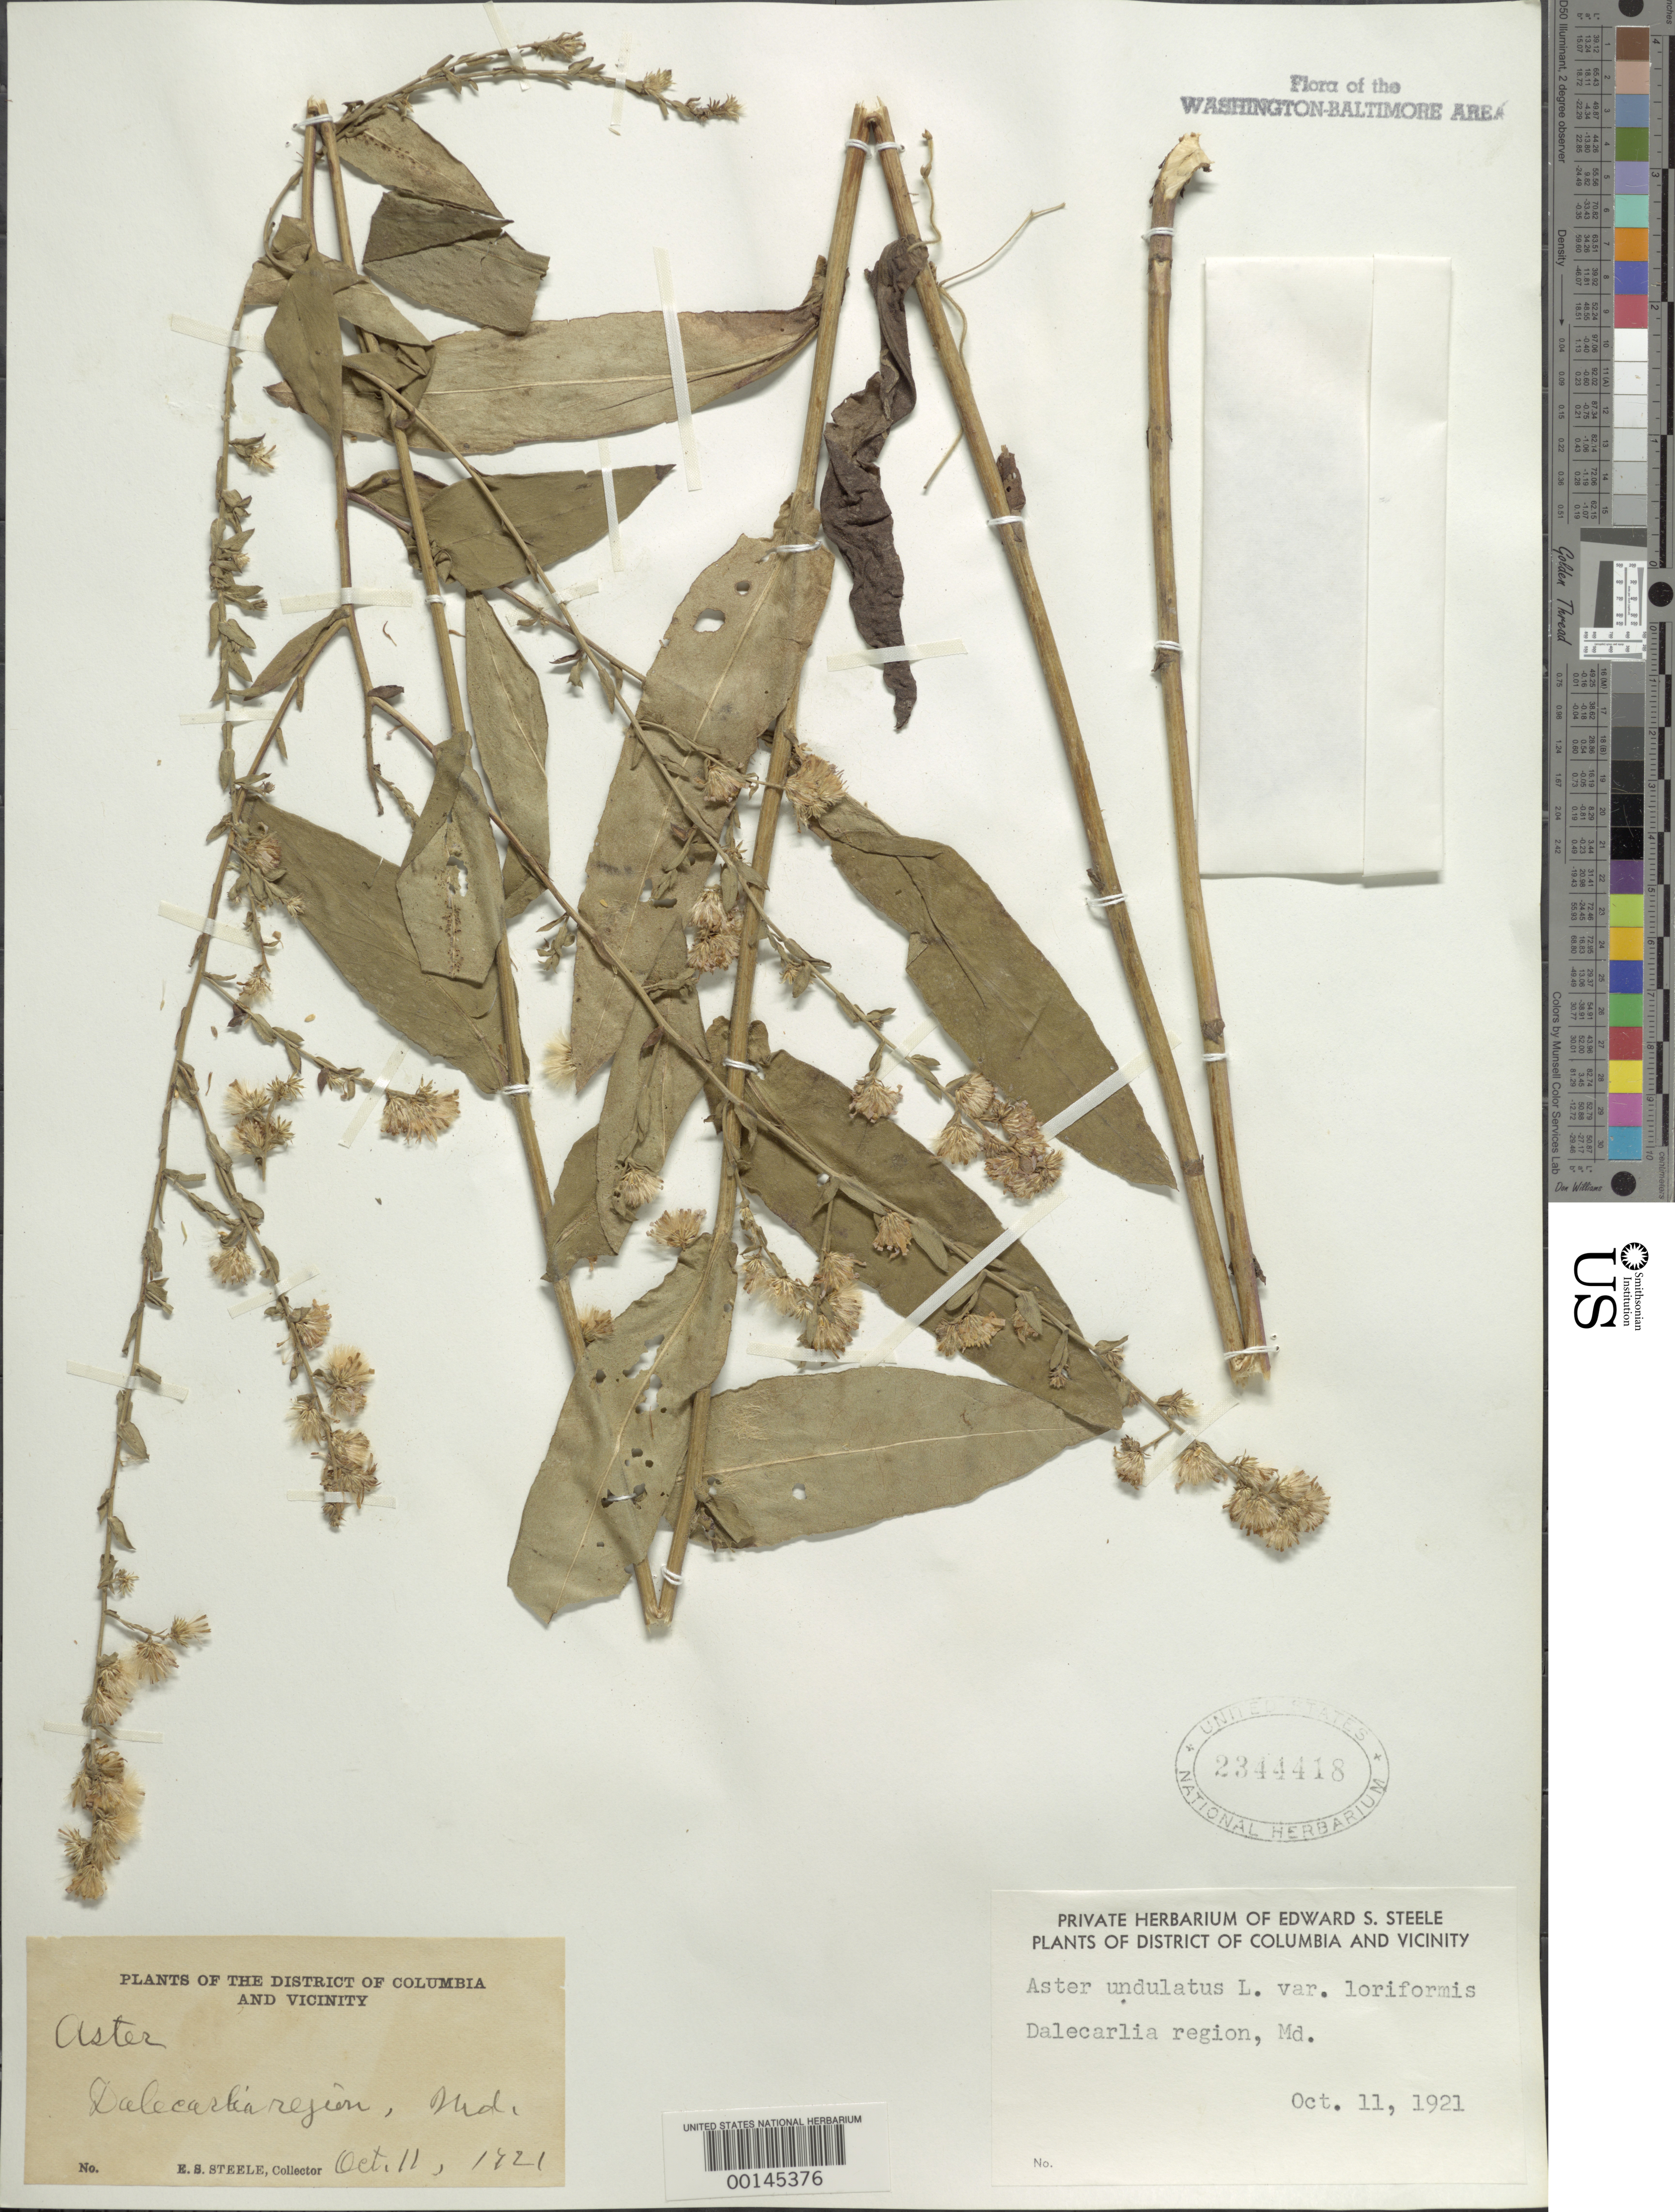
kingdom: Plantae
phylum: Tracheophyta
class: Magnoliopsida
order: Asterales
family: Asteraceae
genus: Symphyotrichum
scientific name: Symphyotrichum undulatum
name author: (L.) G.L. Nesom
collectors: E. Steele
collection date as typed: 11 Oct 1921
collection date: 1921-10-11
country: United States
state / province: Maryland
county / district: Montgomery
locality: Dalecarlia Region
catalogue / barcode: US 2344418